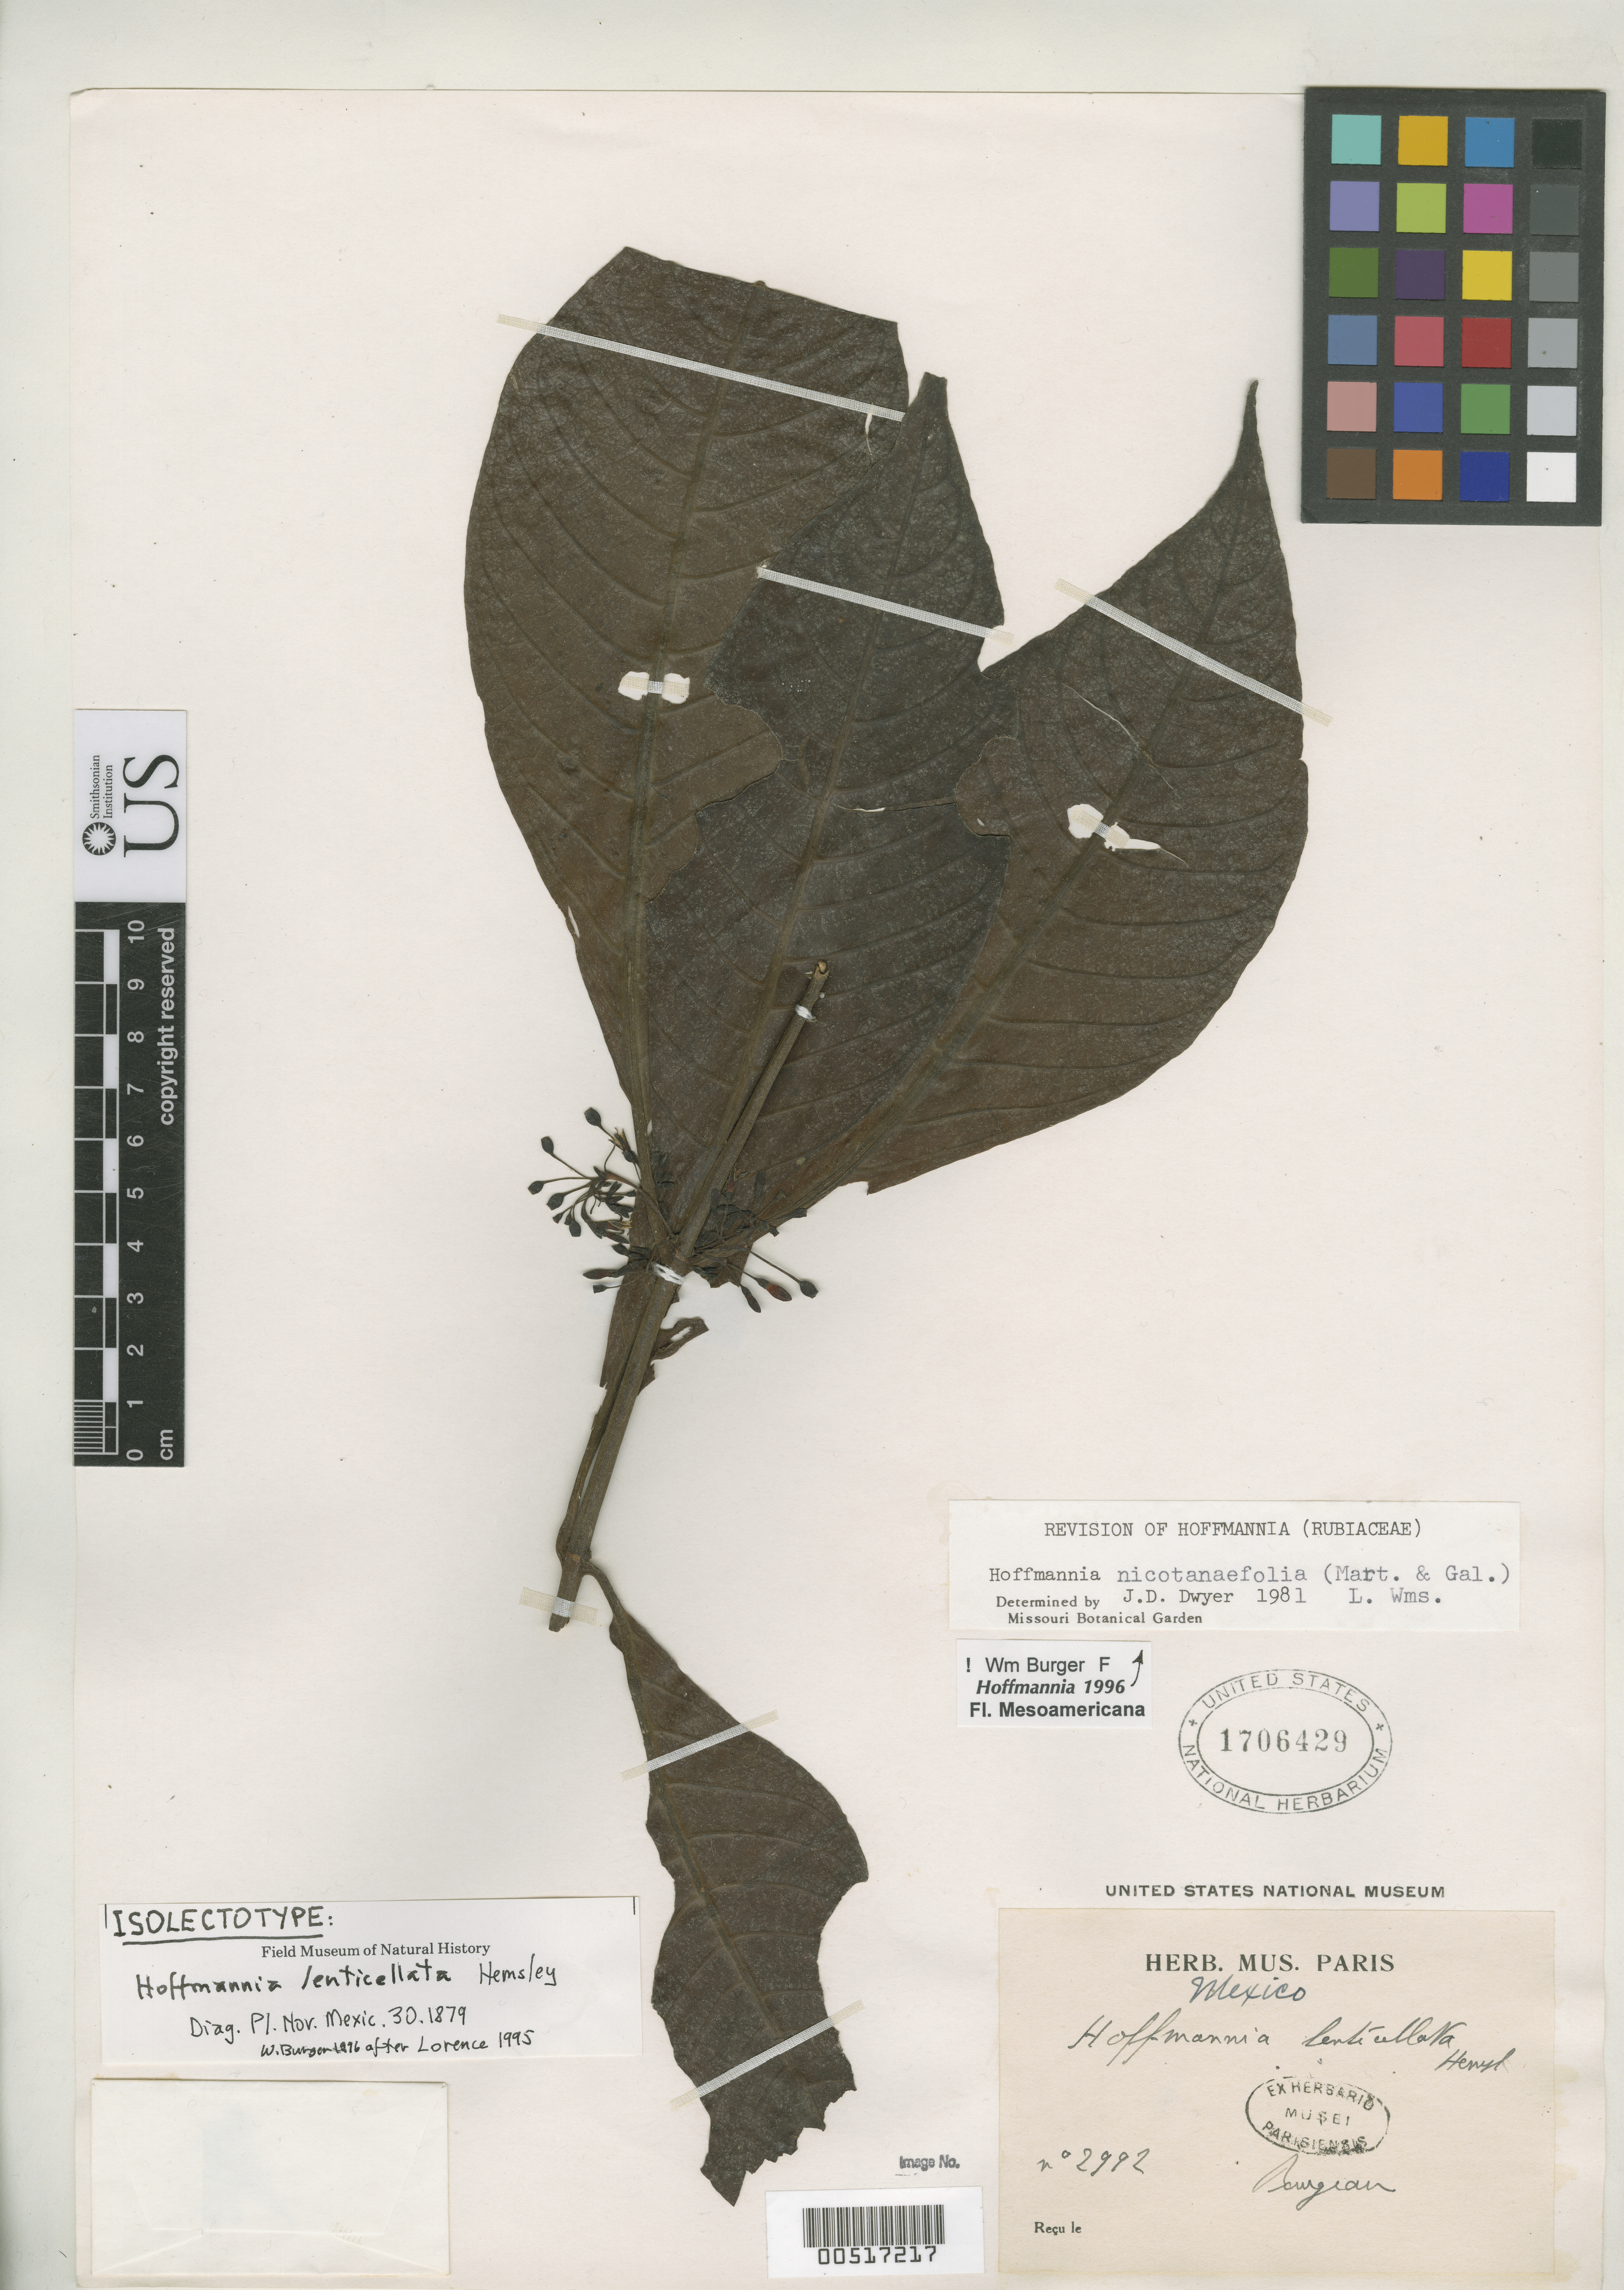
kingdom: Plantae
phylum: Tracheophyta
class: Magnoliopsida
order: Gentianales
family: Rubiaceae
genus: Hoffmannia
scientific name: Hoffmannia lenticellata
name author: Hemsl.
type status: Isosyntype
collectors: E. Bourgeau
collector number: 2992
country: Mexico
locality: E of Monserrat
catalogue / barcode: US 1706429